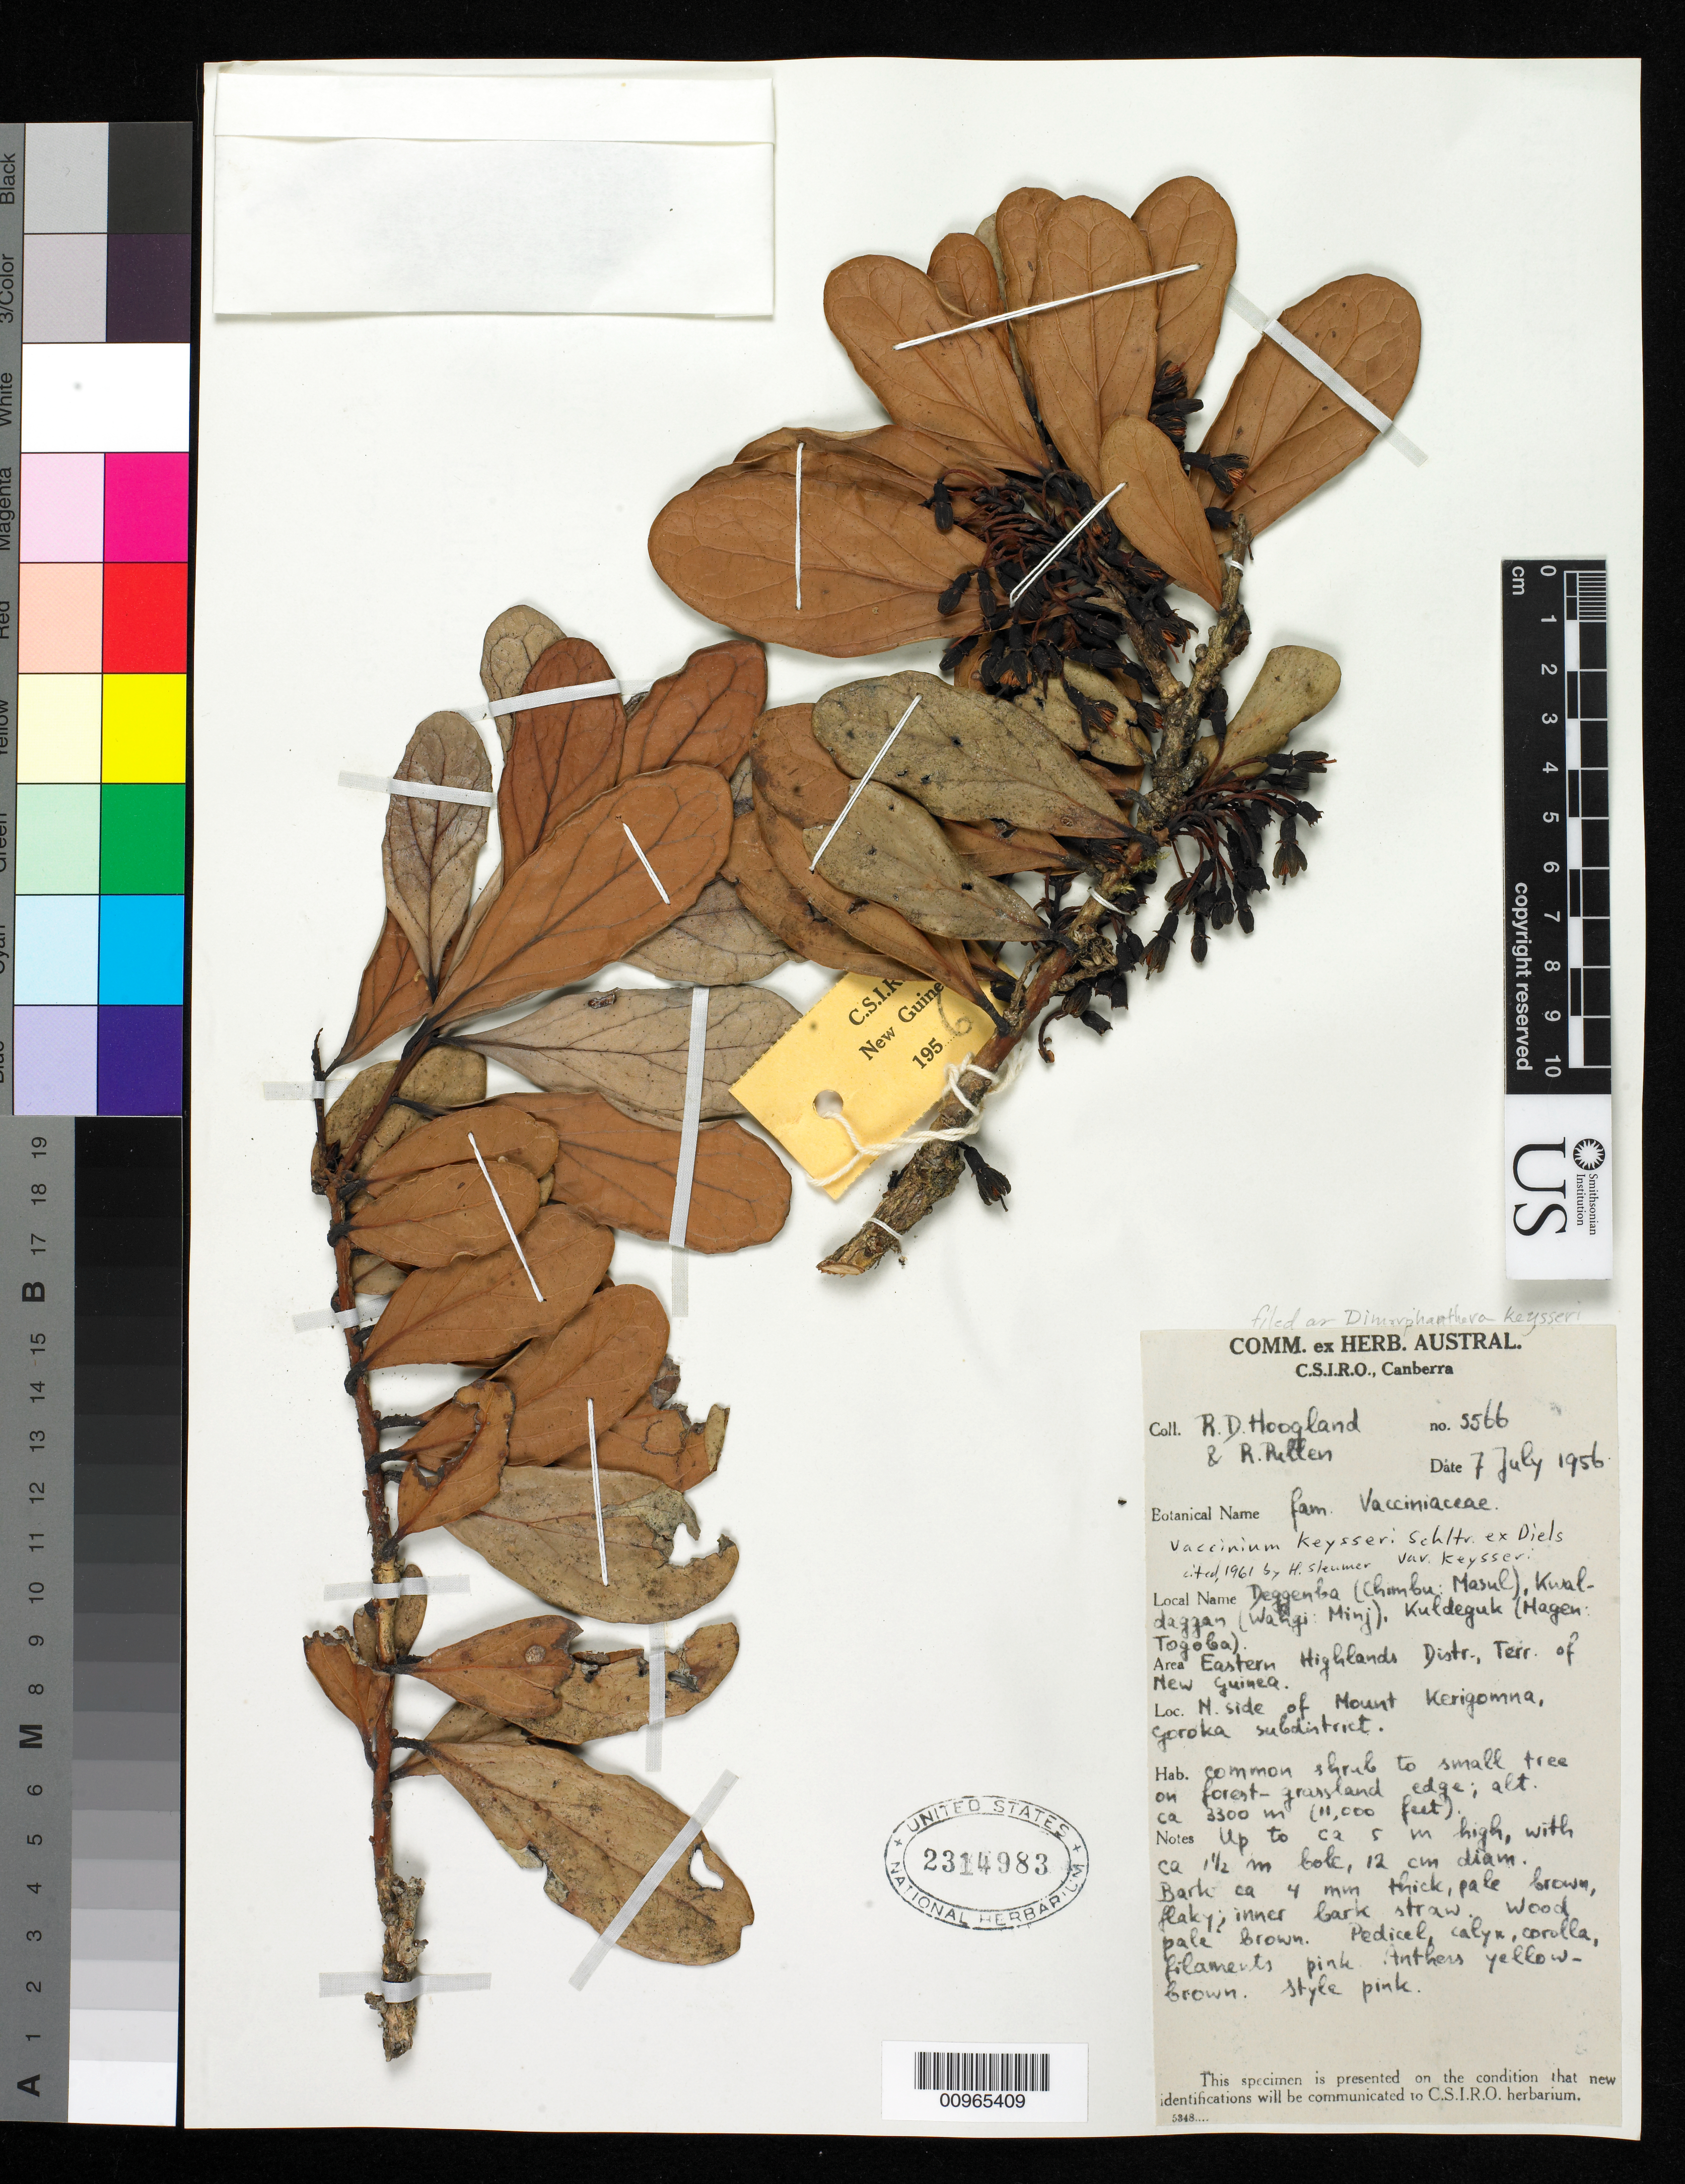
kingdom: Plantae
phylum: Tracheophyta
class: Magnoliopsida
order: Ericales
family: Ericaceae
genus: Dimorphanthera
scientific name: Dimorphanthera keysseri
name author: (Schltr. ex Diels) P.F. Stevens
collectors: R. D. Hoogland & R. Pullen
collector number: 5566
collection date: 1956-07-07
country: Papua New Guinea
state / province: Eastern Highlands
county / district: Goroka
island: New Guinea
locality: N. side of Mount Kerigomna, Goroka subdistrict, Eastern Highlands distr., Terr. of New Guinea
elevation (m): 3300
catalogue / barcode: US 2314983